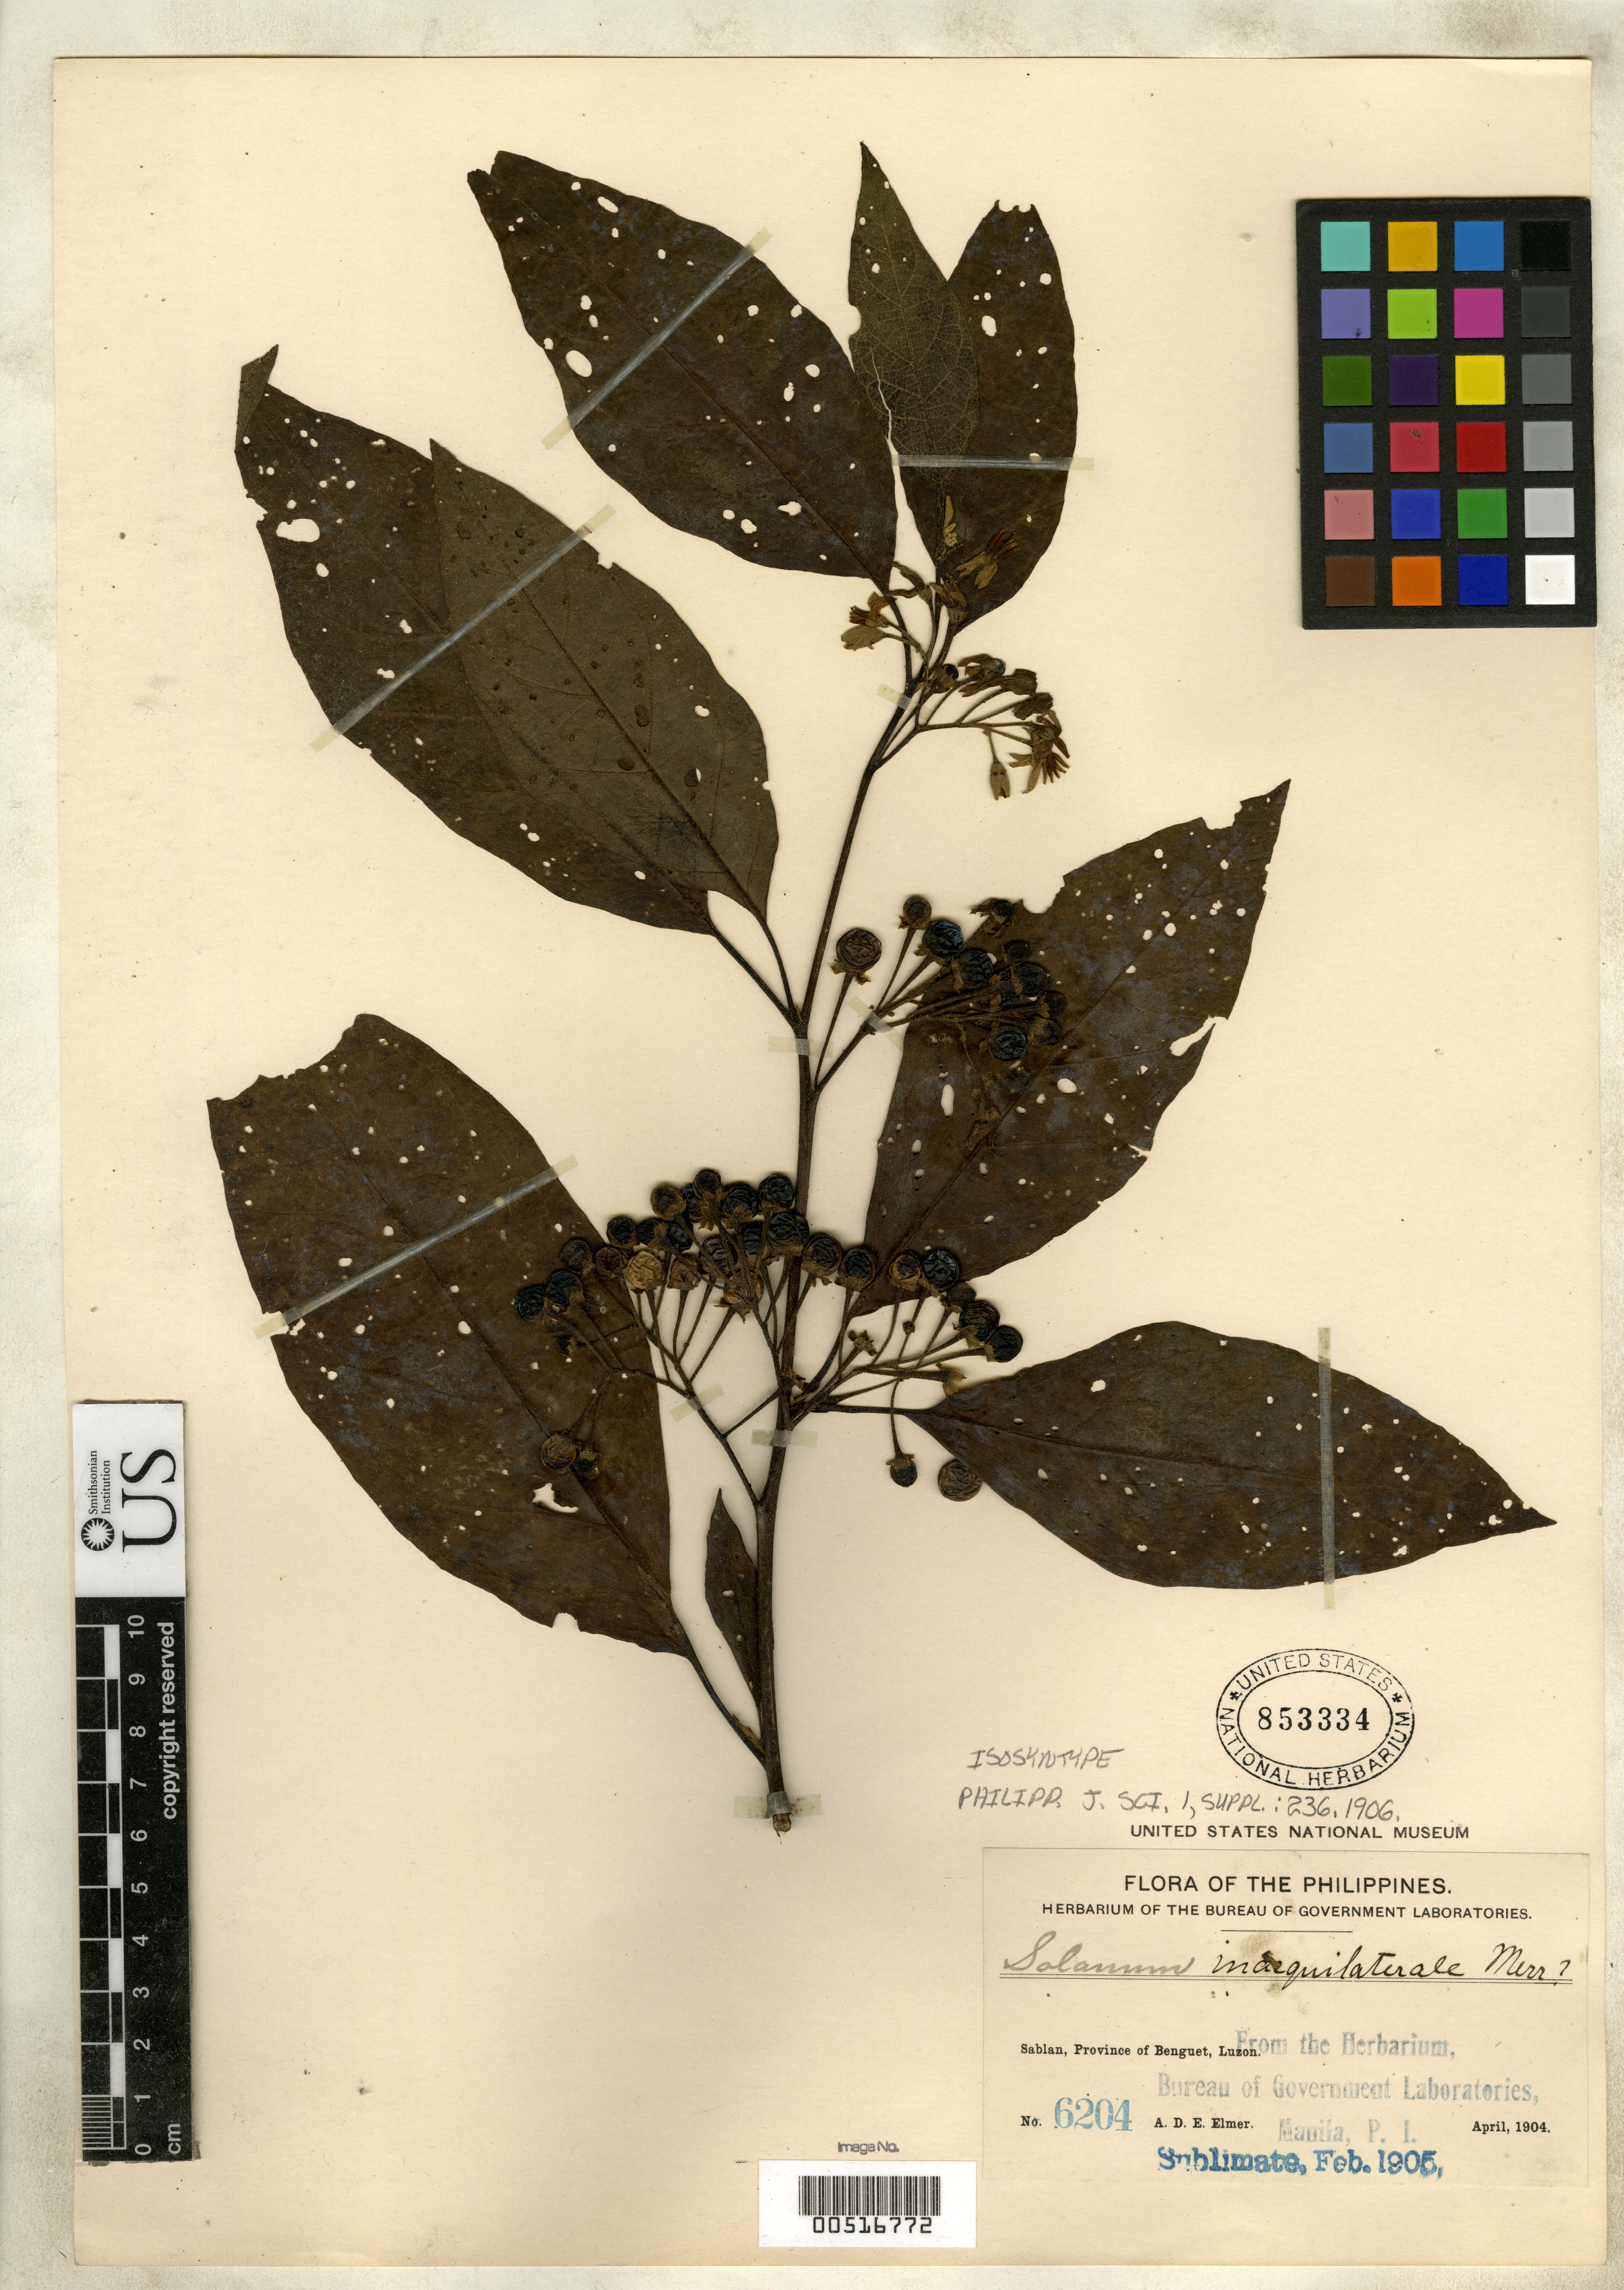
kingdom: Plantae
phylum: Tracheophyta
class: Magnoliopsida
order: Solanales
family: Solanaceae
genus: Solanum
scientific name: Solanum inaequilaterale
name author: Merr.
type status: Isosyntype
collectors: A. D. E. Elmer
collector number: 6204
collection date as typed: Apr 1904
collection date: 1904-04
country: Philippines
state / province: Cordillera (Administrative Region)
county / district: Benguet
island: Luzon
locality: Sablan.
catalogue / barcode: US 853334